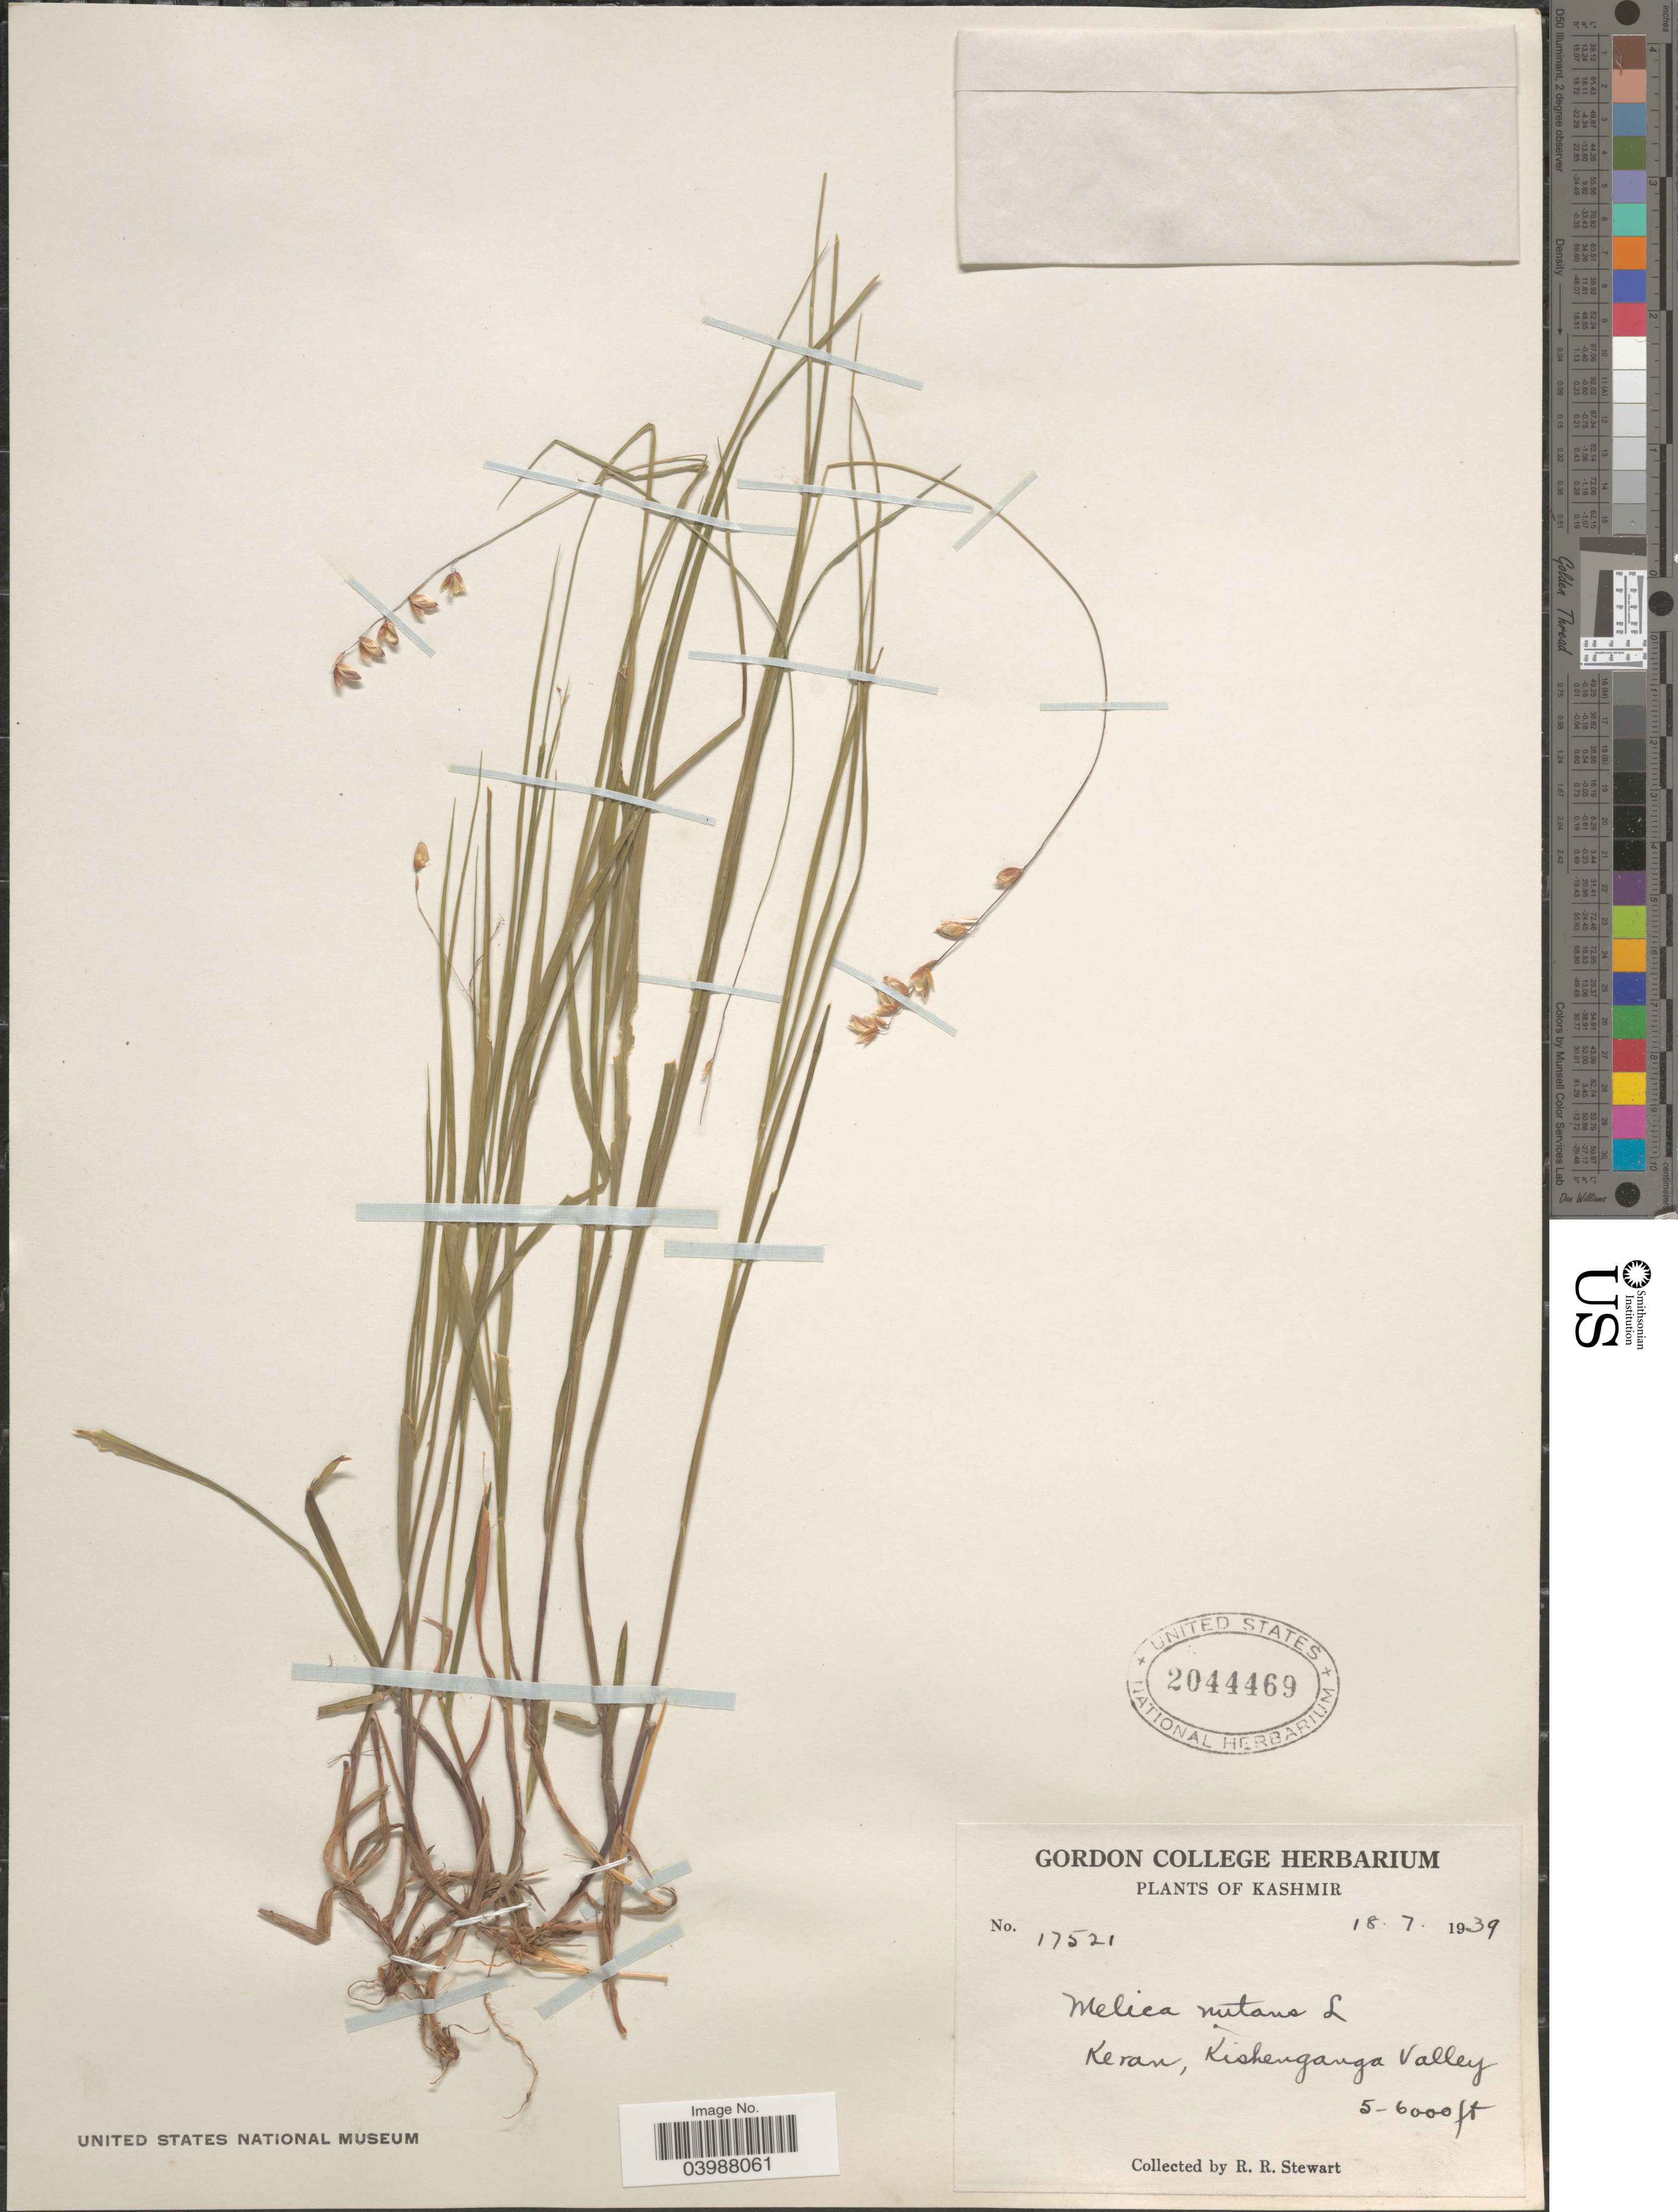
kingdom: Plantae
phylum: Tracheophyta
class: Liliopsida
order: Poales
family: Poaceae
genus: Melica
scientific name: Melica nutans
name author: L.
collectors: R. Stewart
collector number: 17521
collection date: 1939-07-18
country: India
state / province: Jammu and Kashmir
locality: Kashmir. Keran, Kishenganga Valley.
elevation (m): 1524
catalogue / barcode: US 2044469